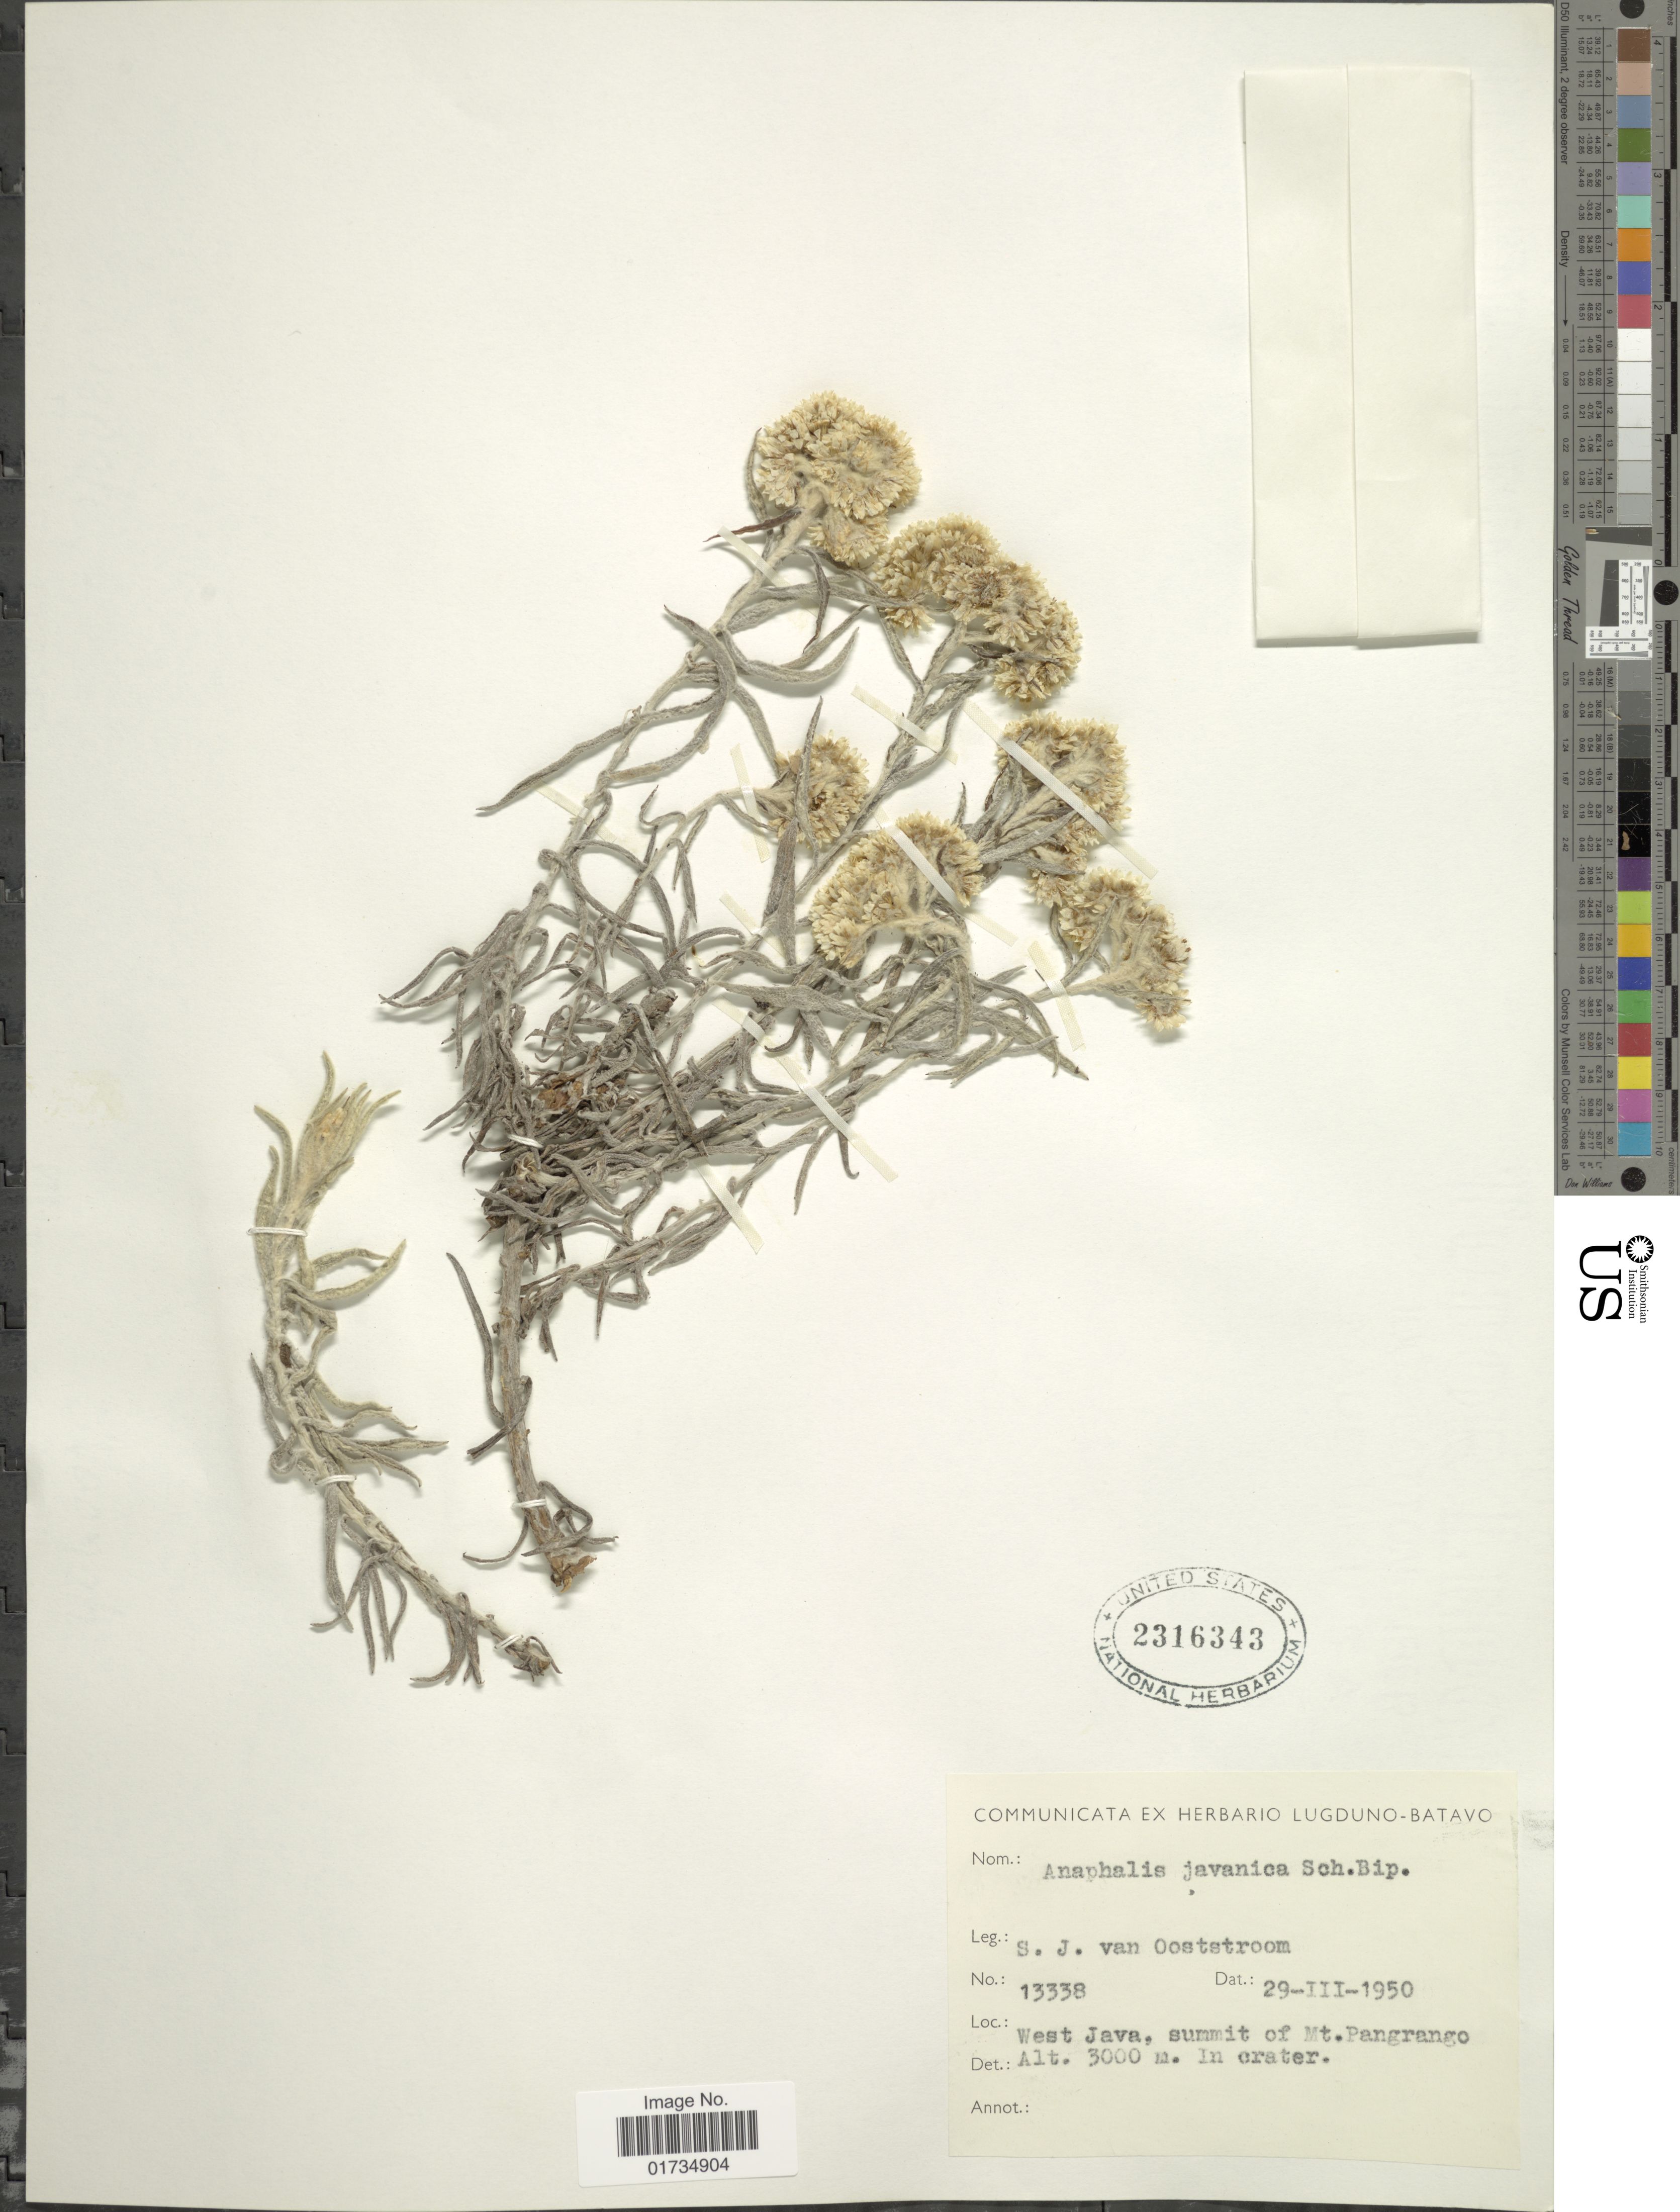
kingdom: Plantae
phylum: Tracheophyta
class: Magnoliopsida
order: Asterales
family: Asteraceae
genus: Anaphalis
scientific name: Anaphalis javanica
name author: (Reinw. ex Blume) Sch. Bip.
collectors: S. van Ooststroom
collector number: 13338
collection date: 1950-03-29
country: Indonesia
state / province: Java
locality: West Java, summit of Mt. Pangrango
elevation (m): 3000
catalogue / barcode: US 2316343